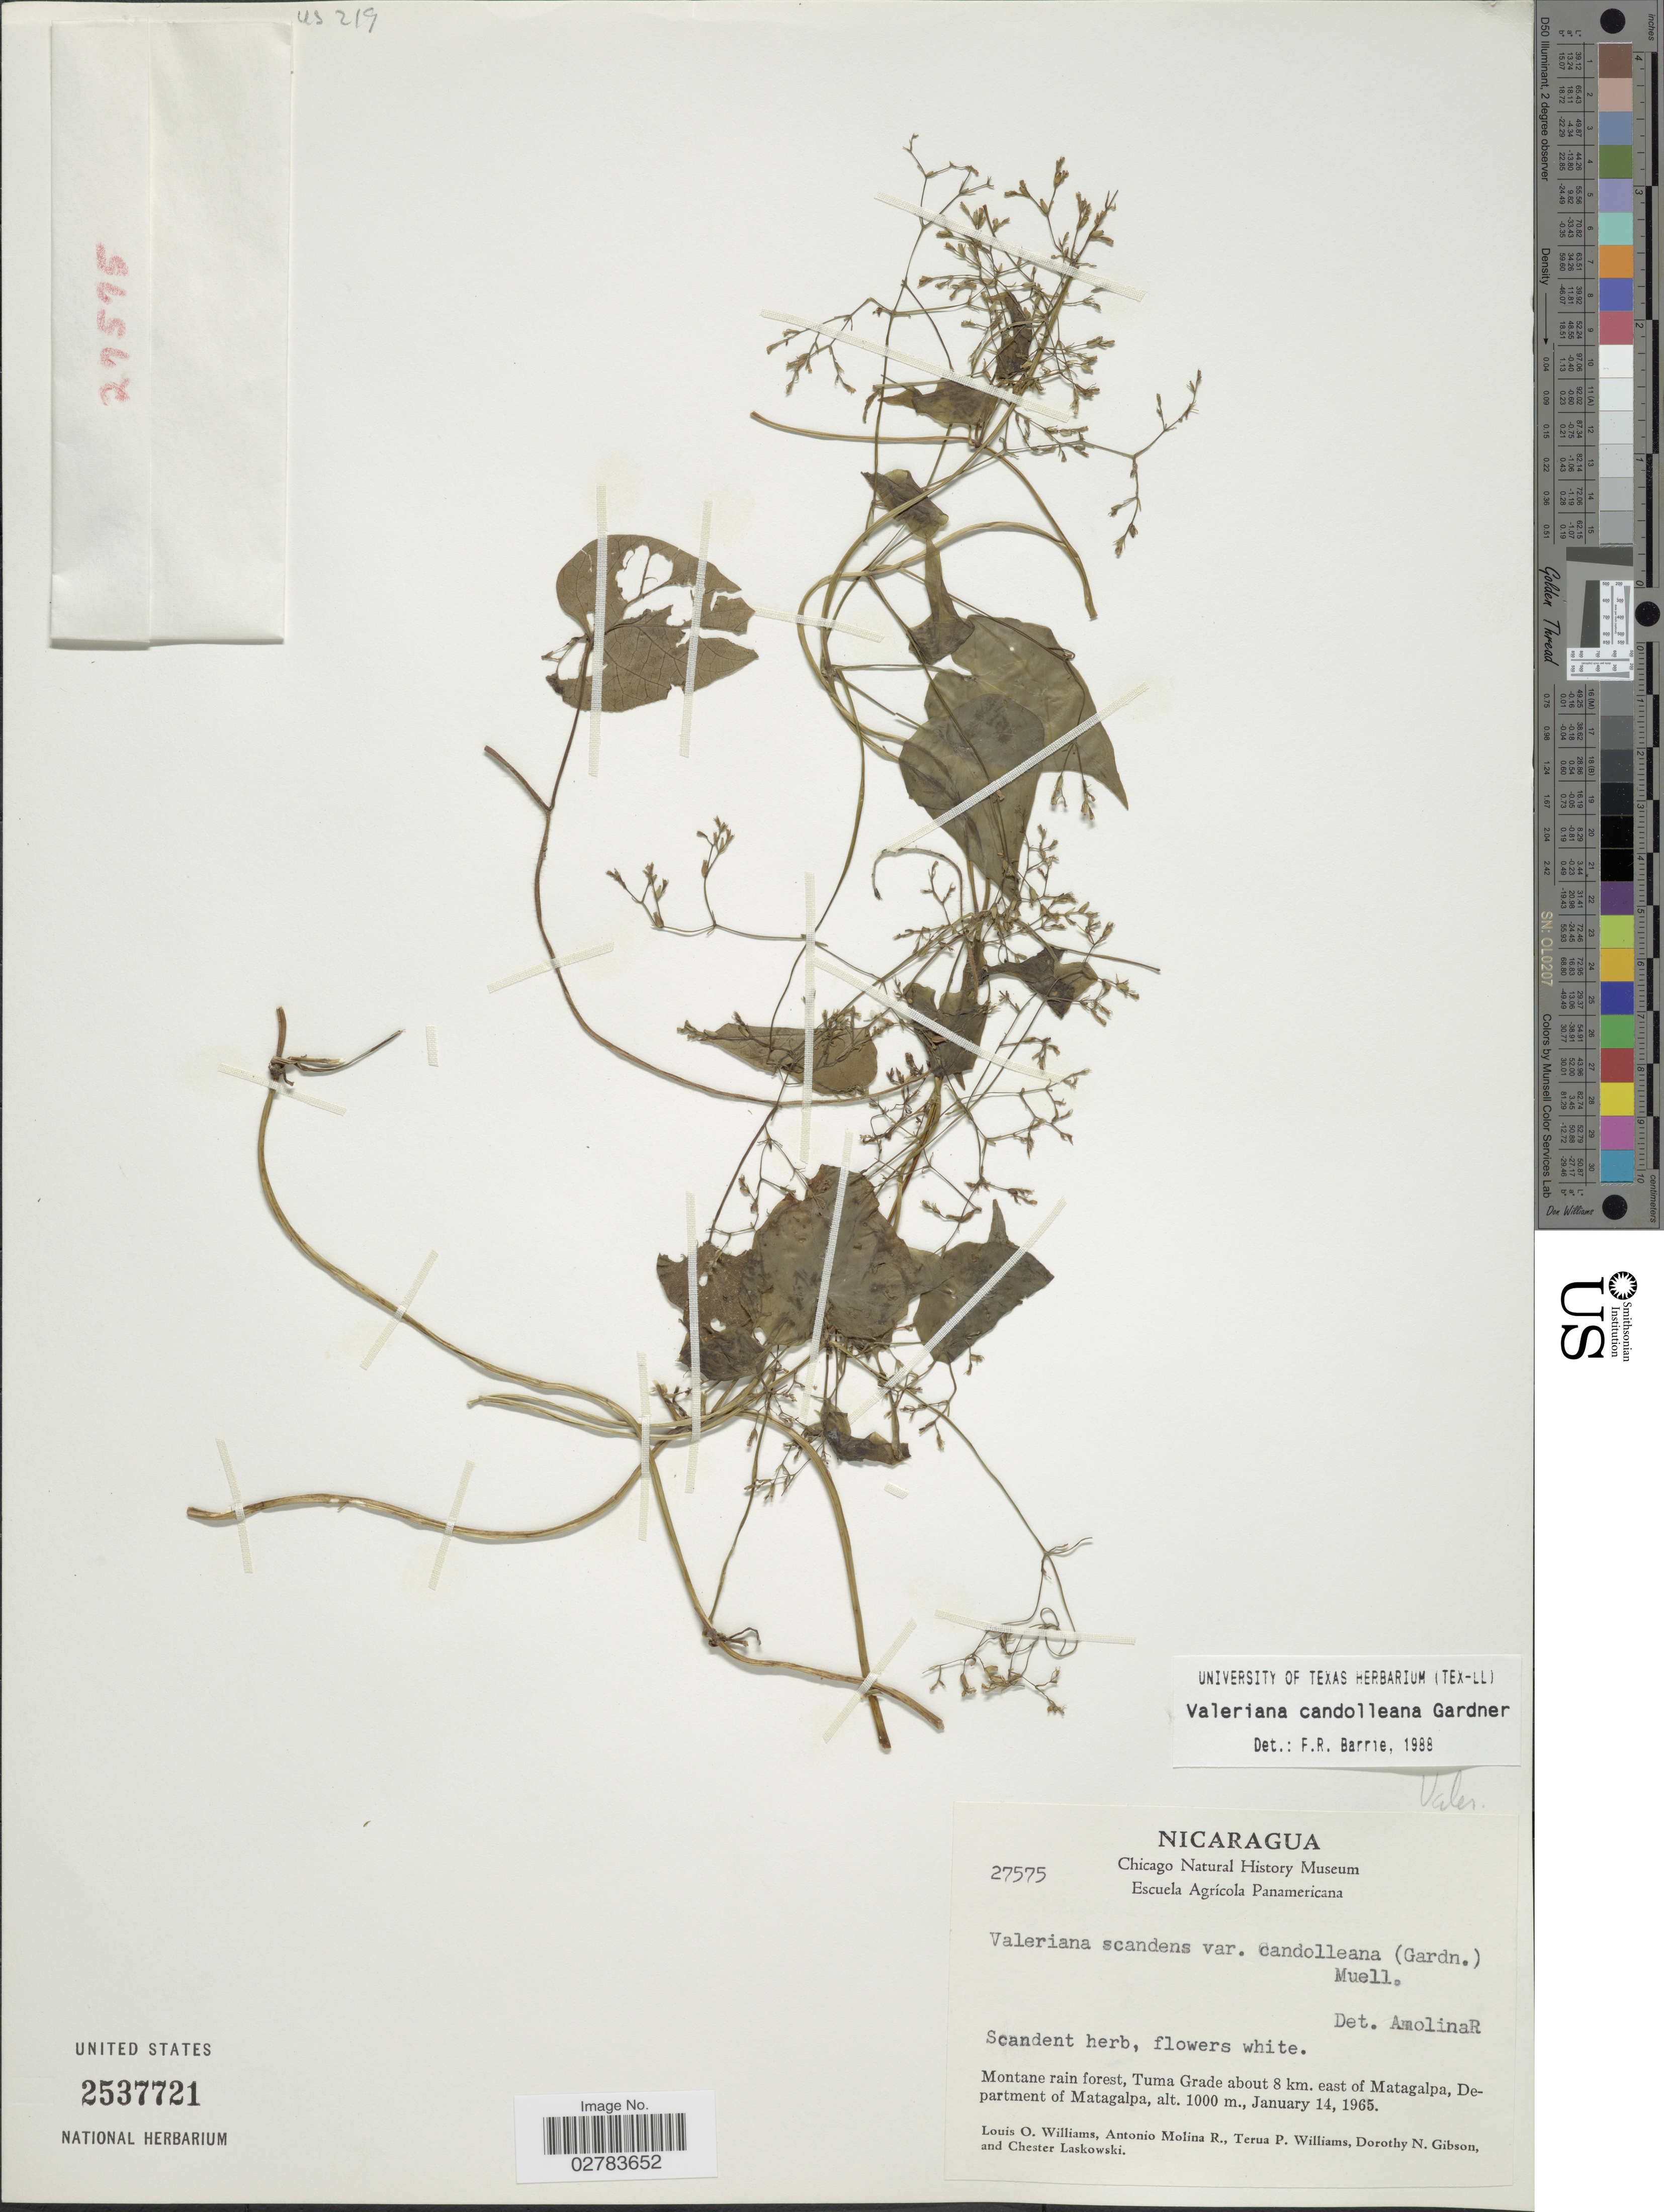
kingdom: Plantae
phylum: Tracheophyta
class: Magnoliopsida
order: Dipsacales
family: Caprifoliaceae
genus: Valeriana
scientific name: Valeriana candolleana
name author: Gardner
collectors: L. O. Williams, A. Molina R., T. Williams, D. N. Gibson & C. Laskowski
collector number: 27575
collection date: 1965-01-14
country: Nicaragua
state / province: Matagalpa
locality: Montane rain forest, Tuma Grade about 8 km. east of Matagalpa, Department of Matagalpa.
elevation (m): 1000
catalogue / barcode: US 2537721